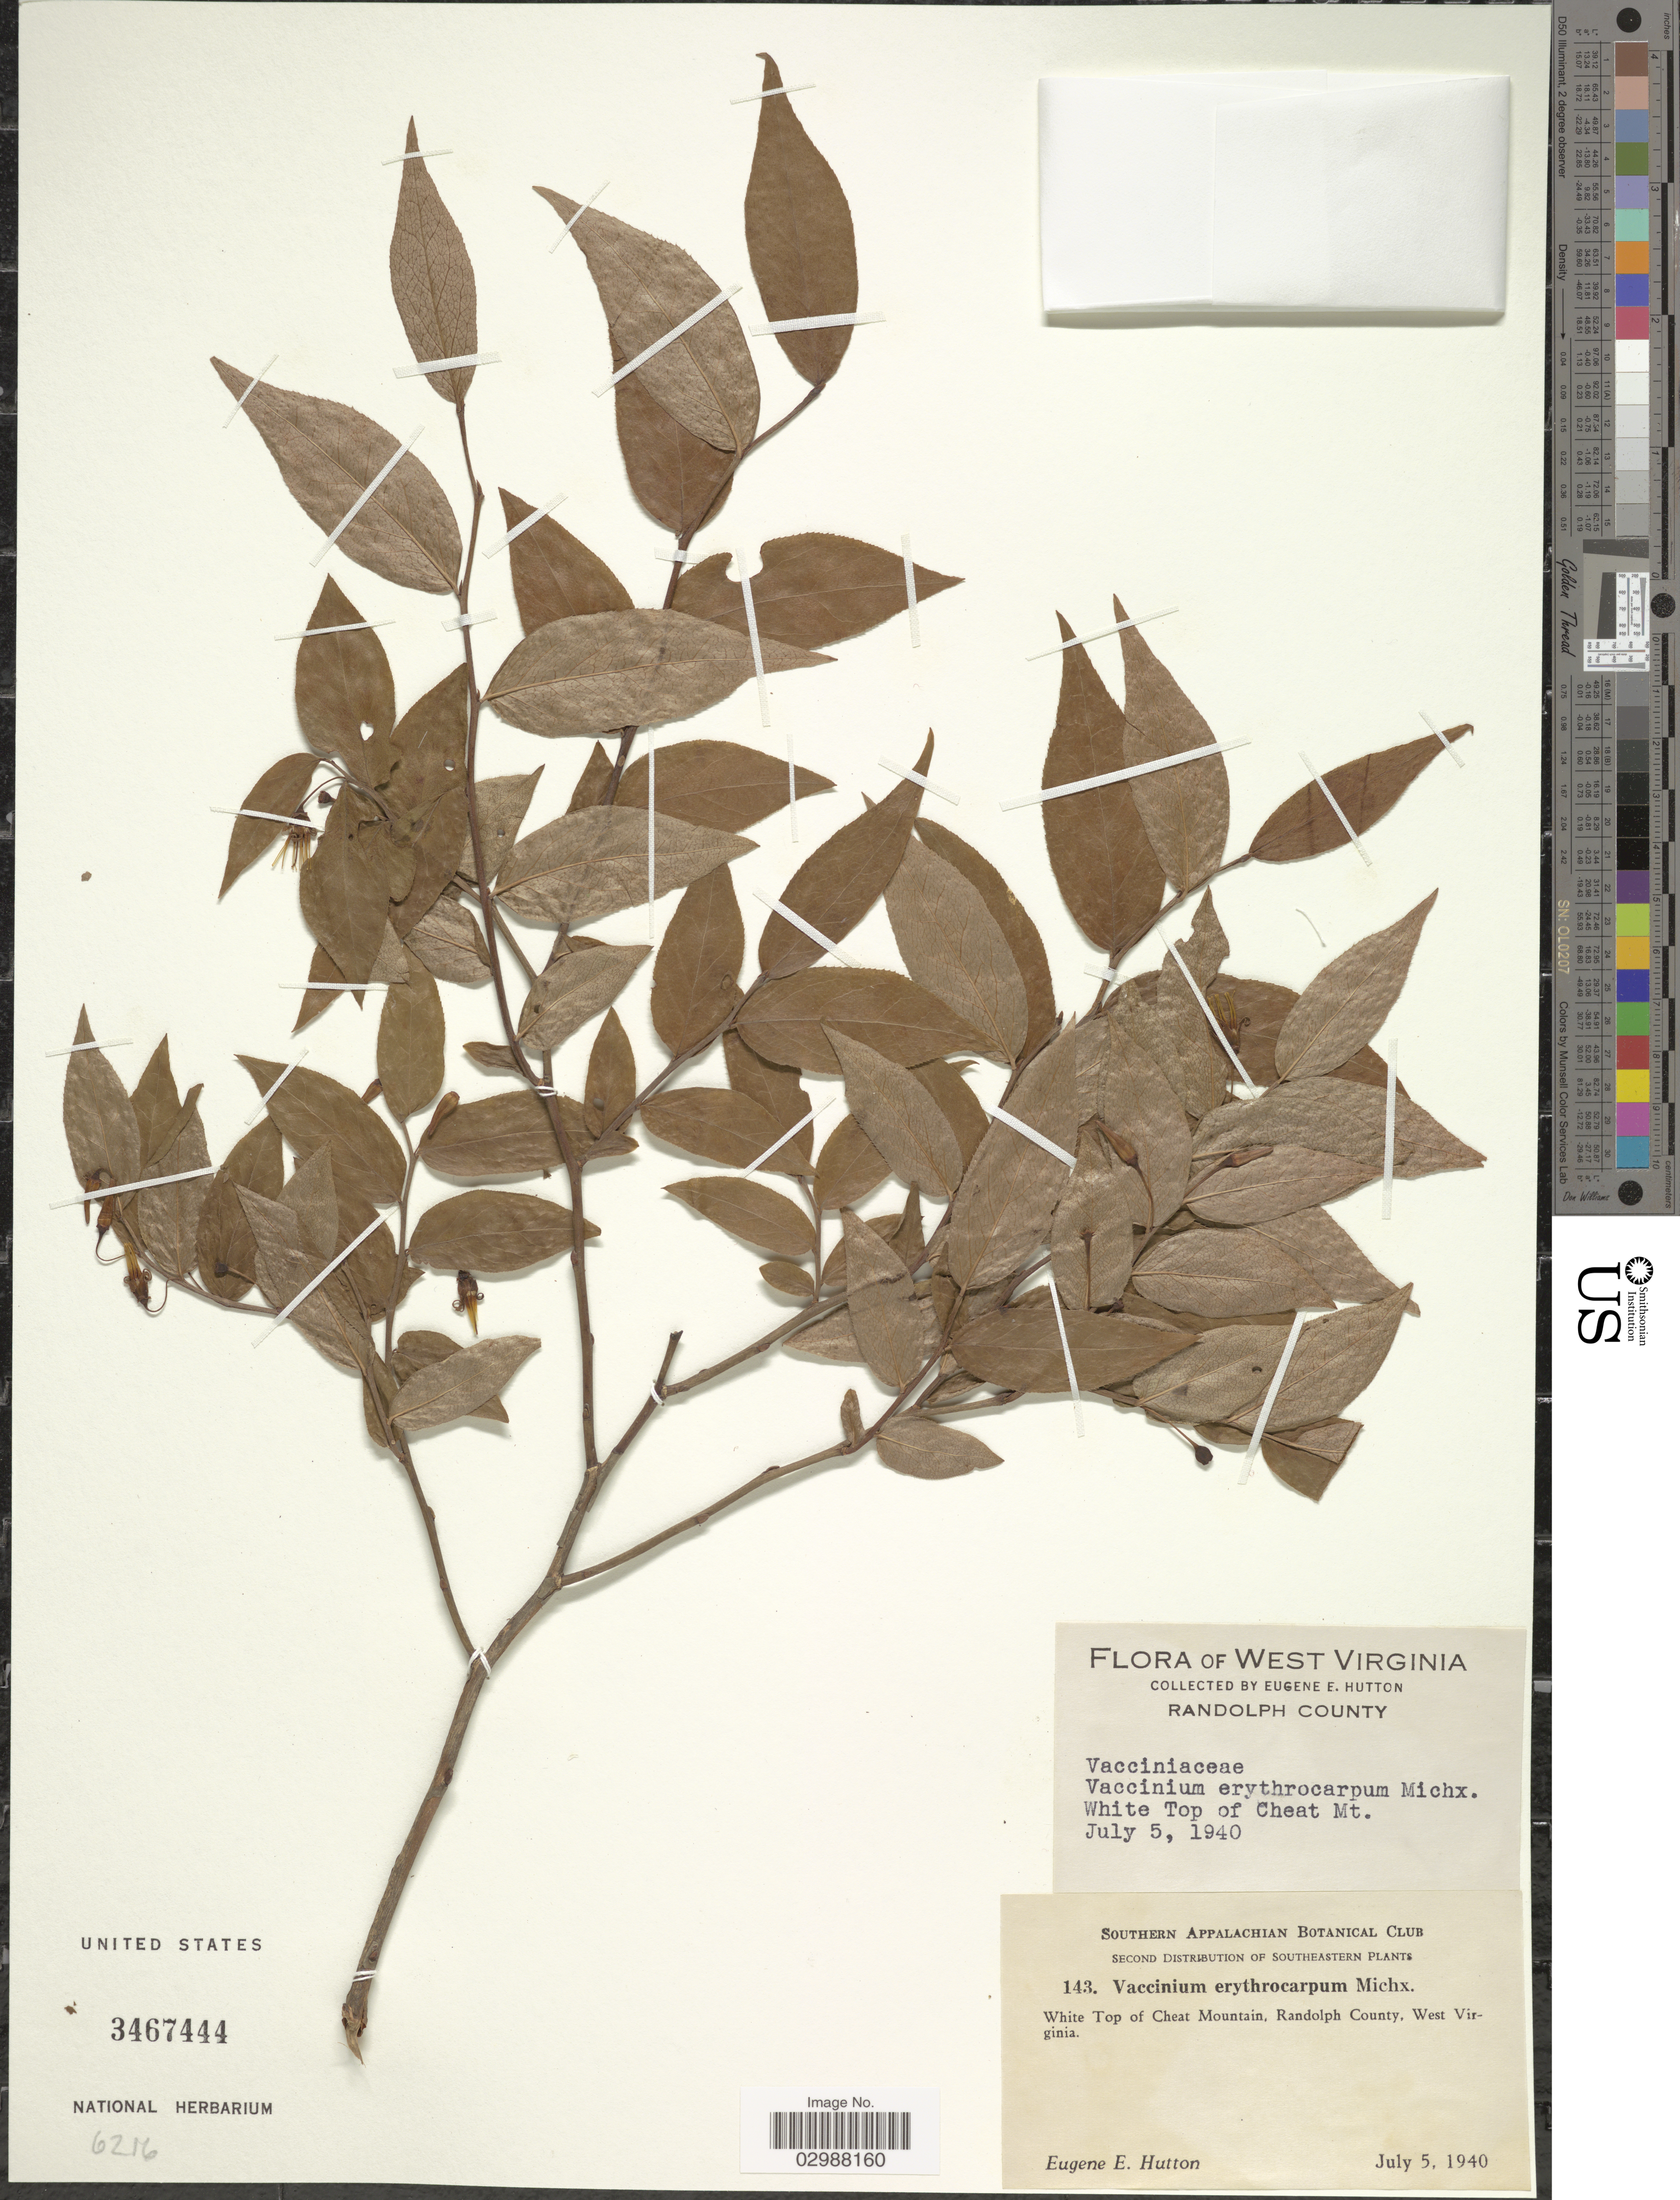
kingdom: Plantae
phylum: Tracheophyta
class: Magnoliopsida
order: Ericales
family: Ericaceae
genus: Vaccinium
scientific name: Vaccinium erythrocarpum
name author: Michx.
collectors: E. Hutton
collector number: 143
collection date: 1940-07-05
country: United States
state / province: West Virginia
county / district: Randolph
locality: Randolph County. White Top of Cheat Mountain, Randolph County.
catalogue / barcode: US 3467444